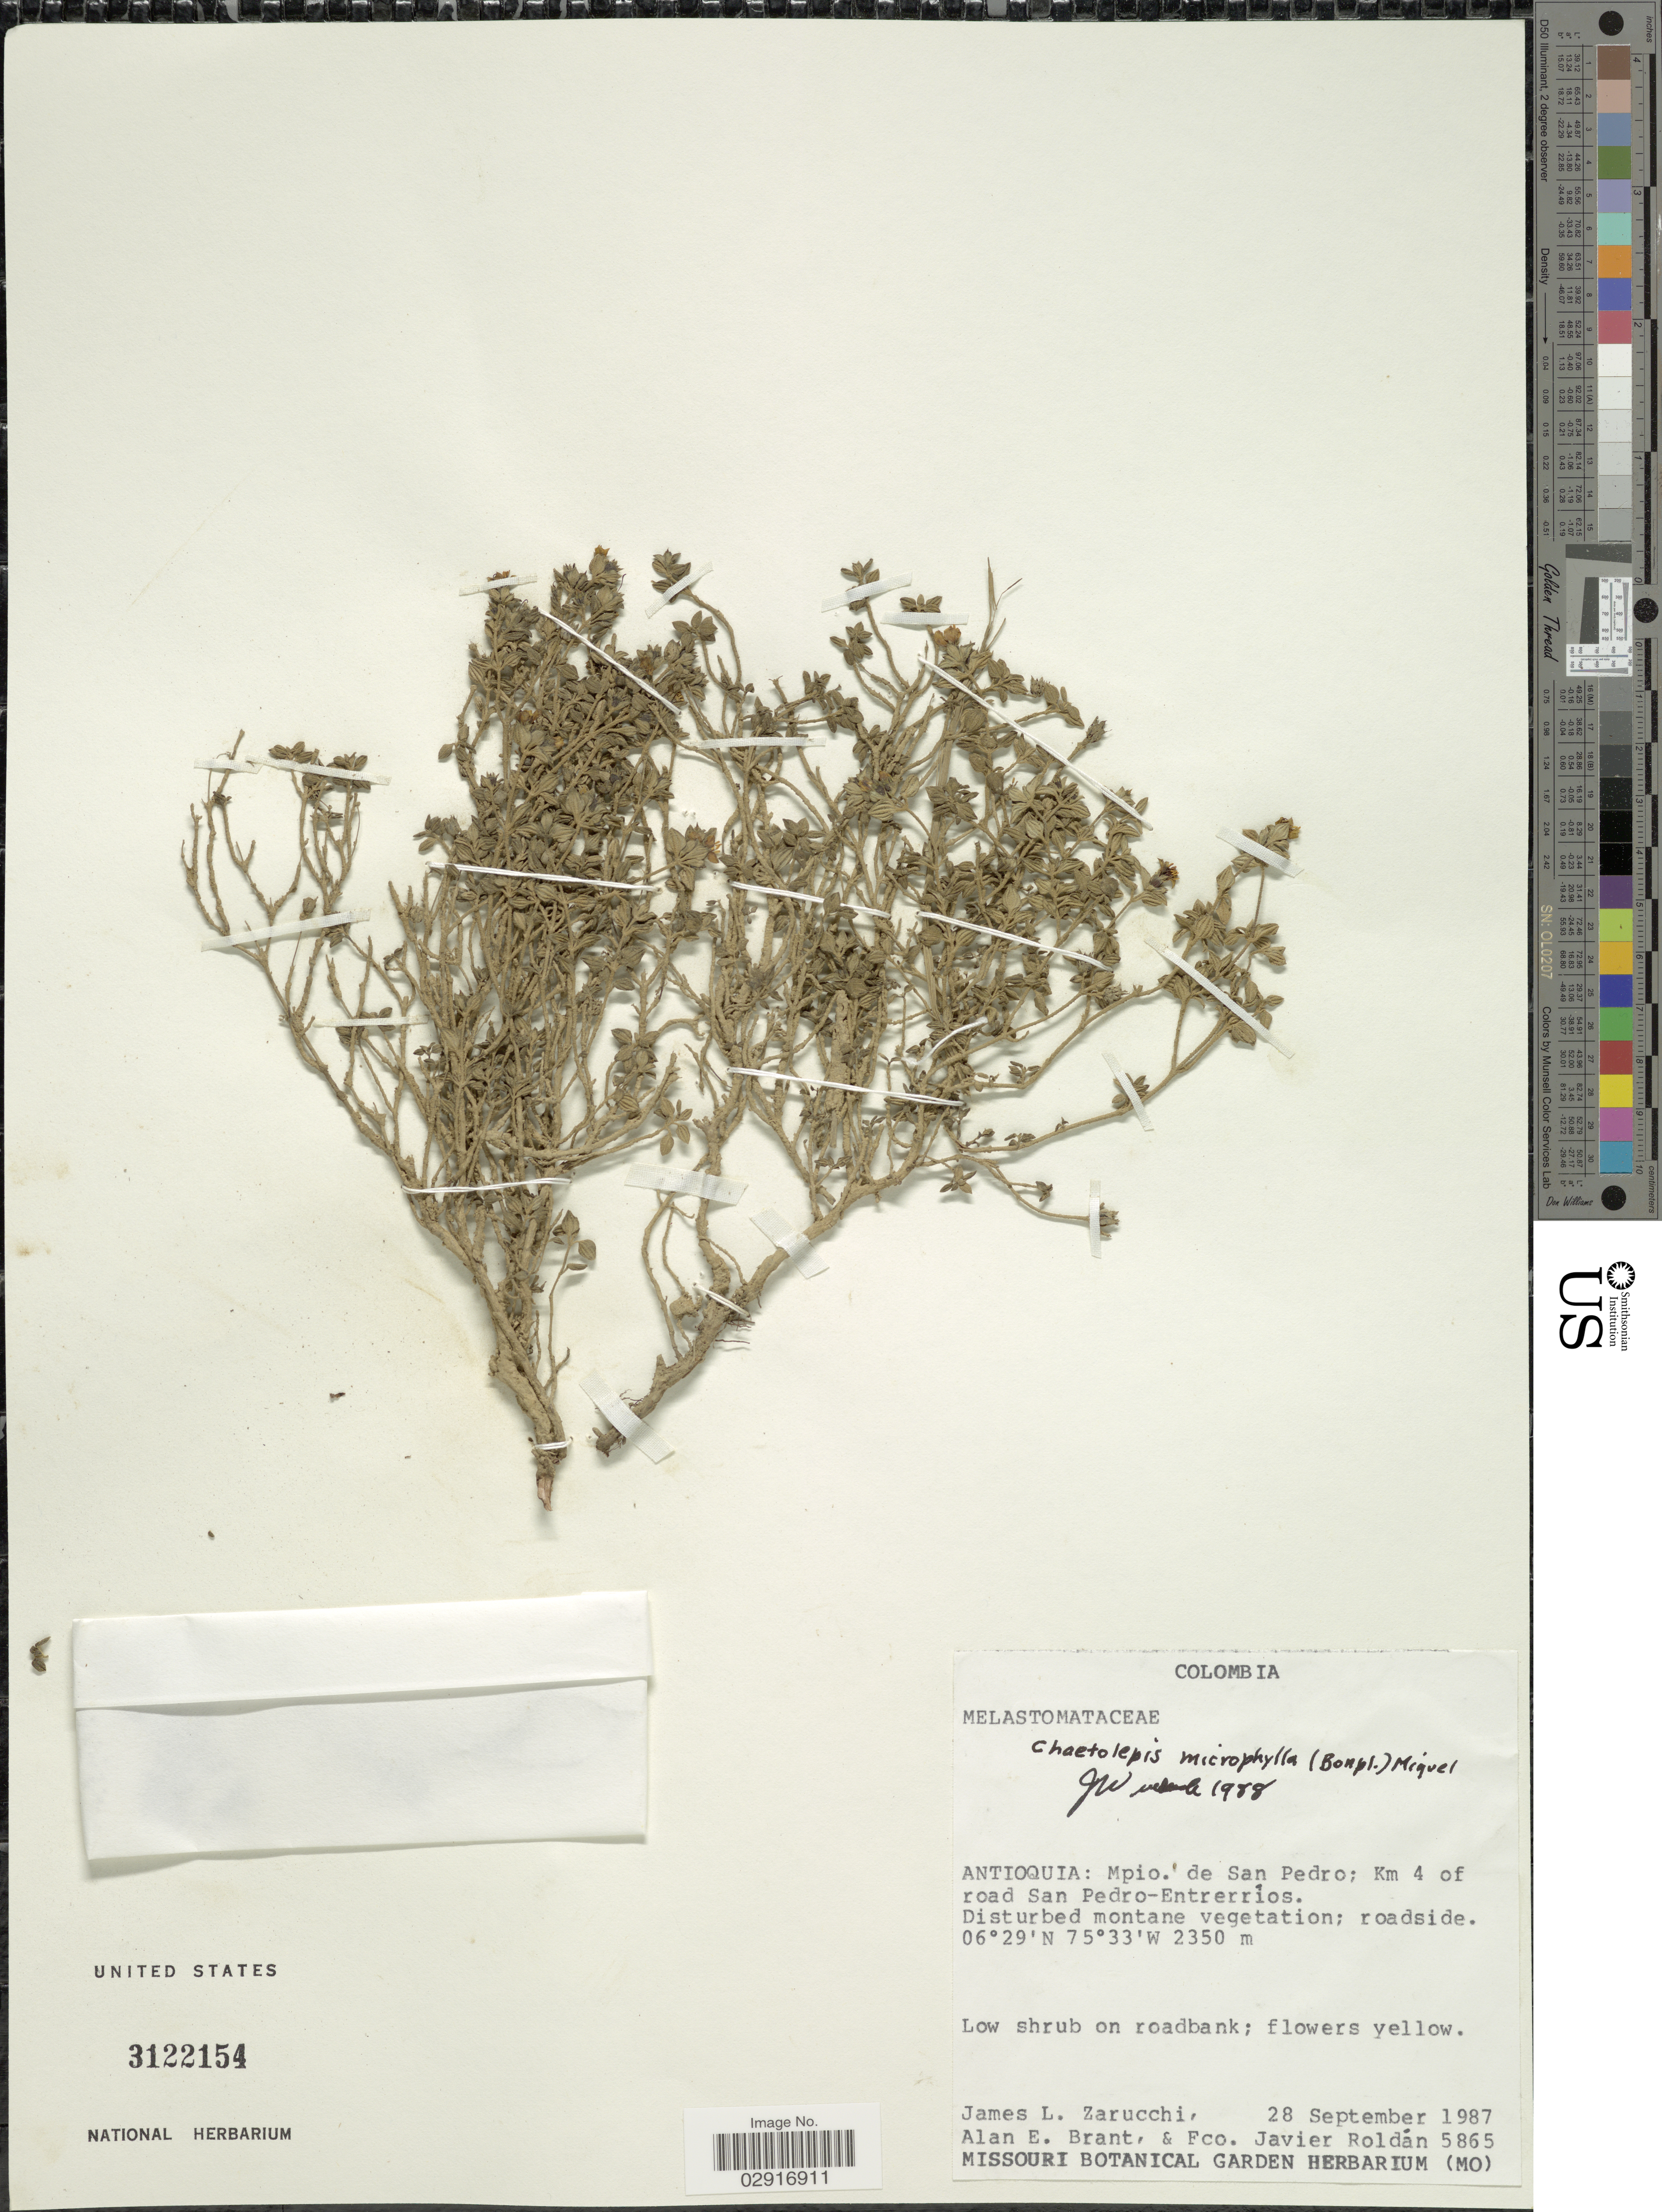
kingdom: Plantae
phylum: Tracheophyta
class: Magnoliopsida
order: Myrtales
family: Melastomataceae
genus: Chaetolepis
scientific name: Chaetolepis microphylla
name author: (Bonpl.) Miq.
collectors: J. L. Zarucchi, A. Brant & F. J. Roldán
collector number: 5865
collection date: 1987-09-28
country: Colombia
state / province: Antioquia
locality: Mpio. de San Pedro; Km 4 of road San Pedro-Entrerríos.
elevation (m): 2350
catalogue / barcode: US 3122154